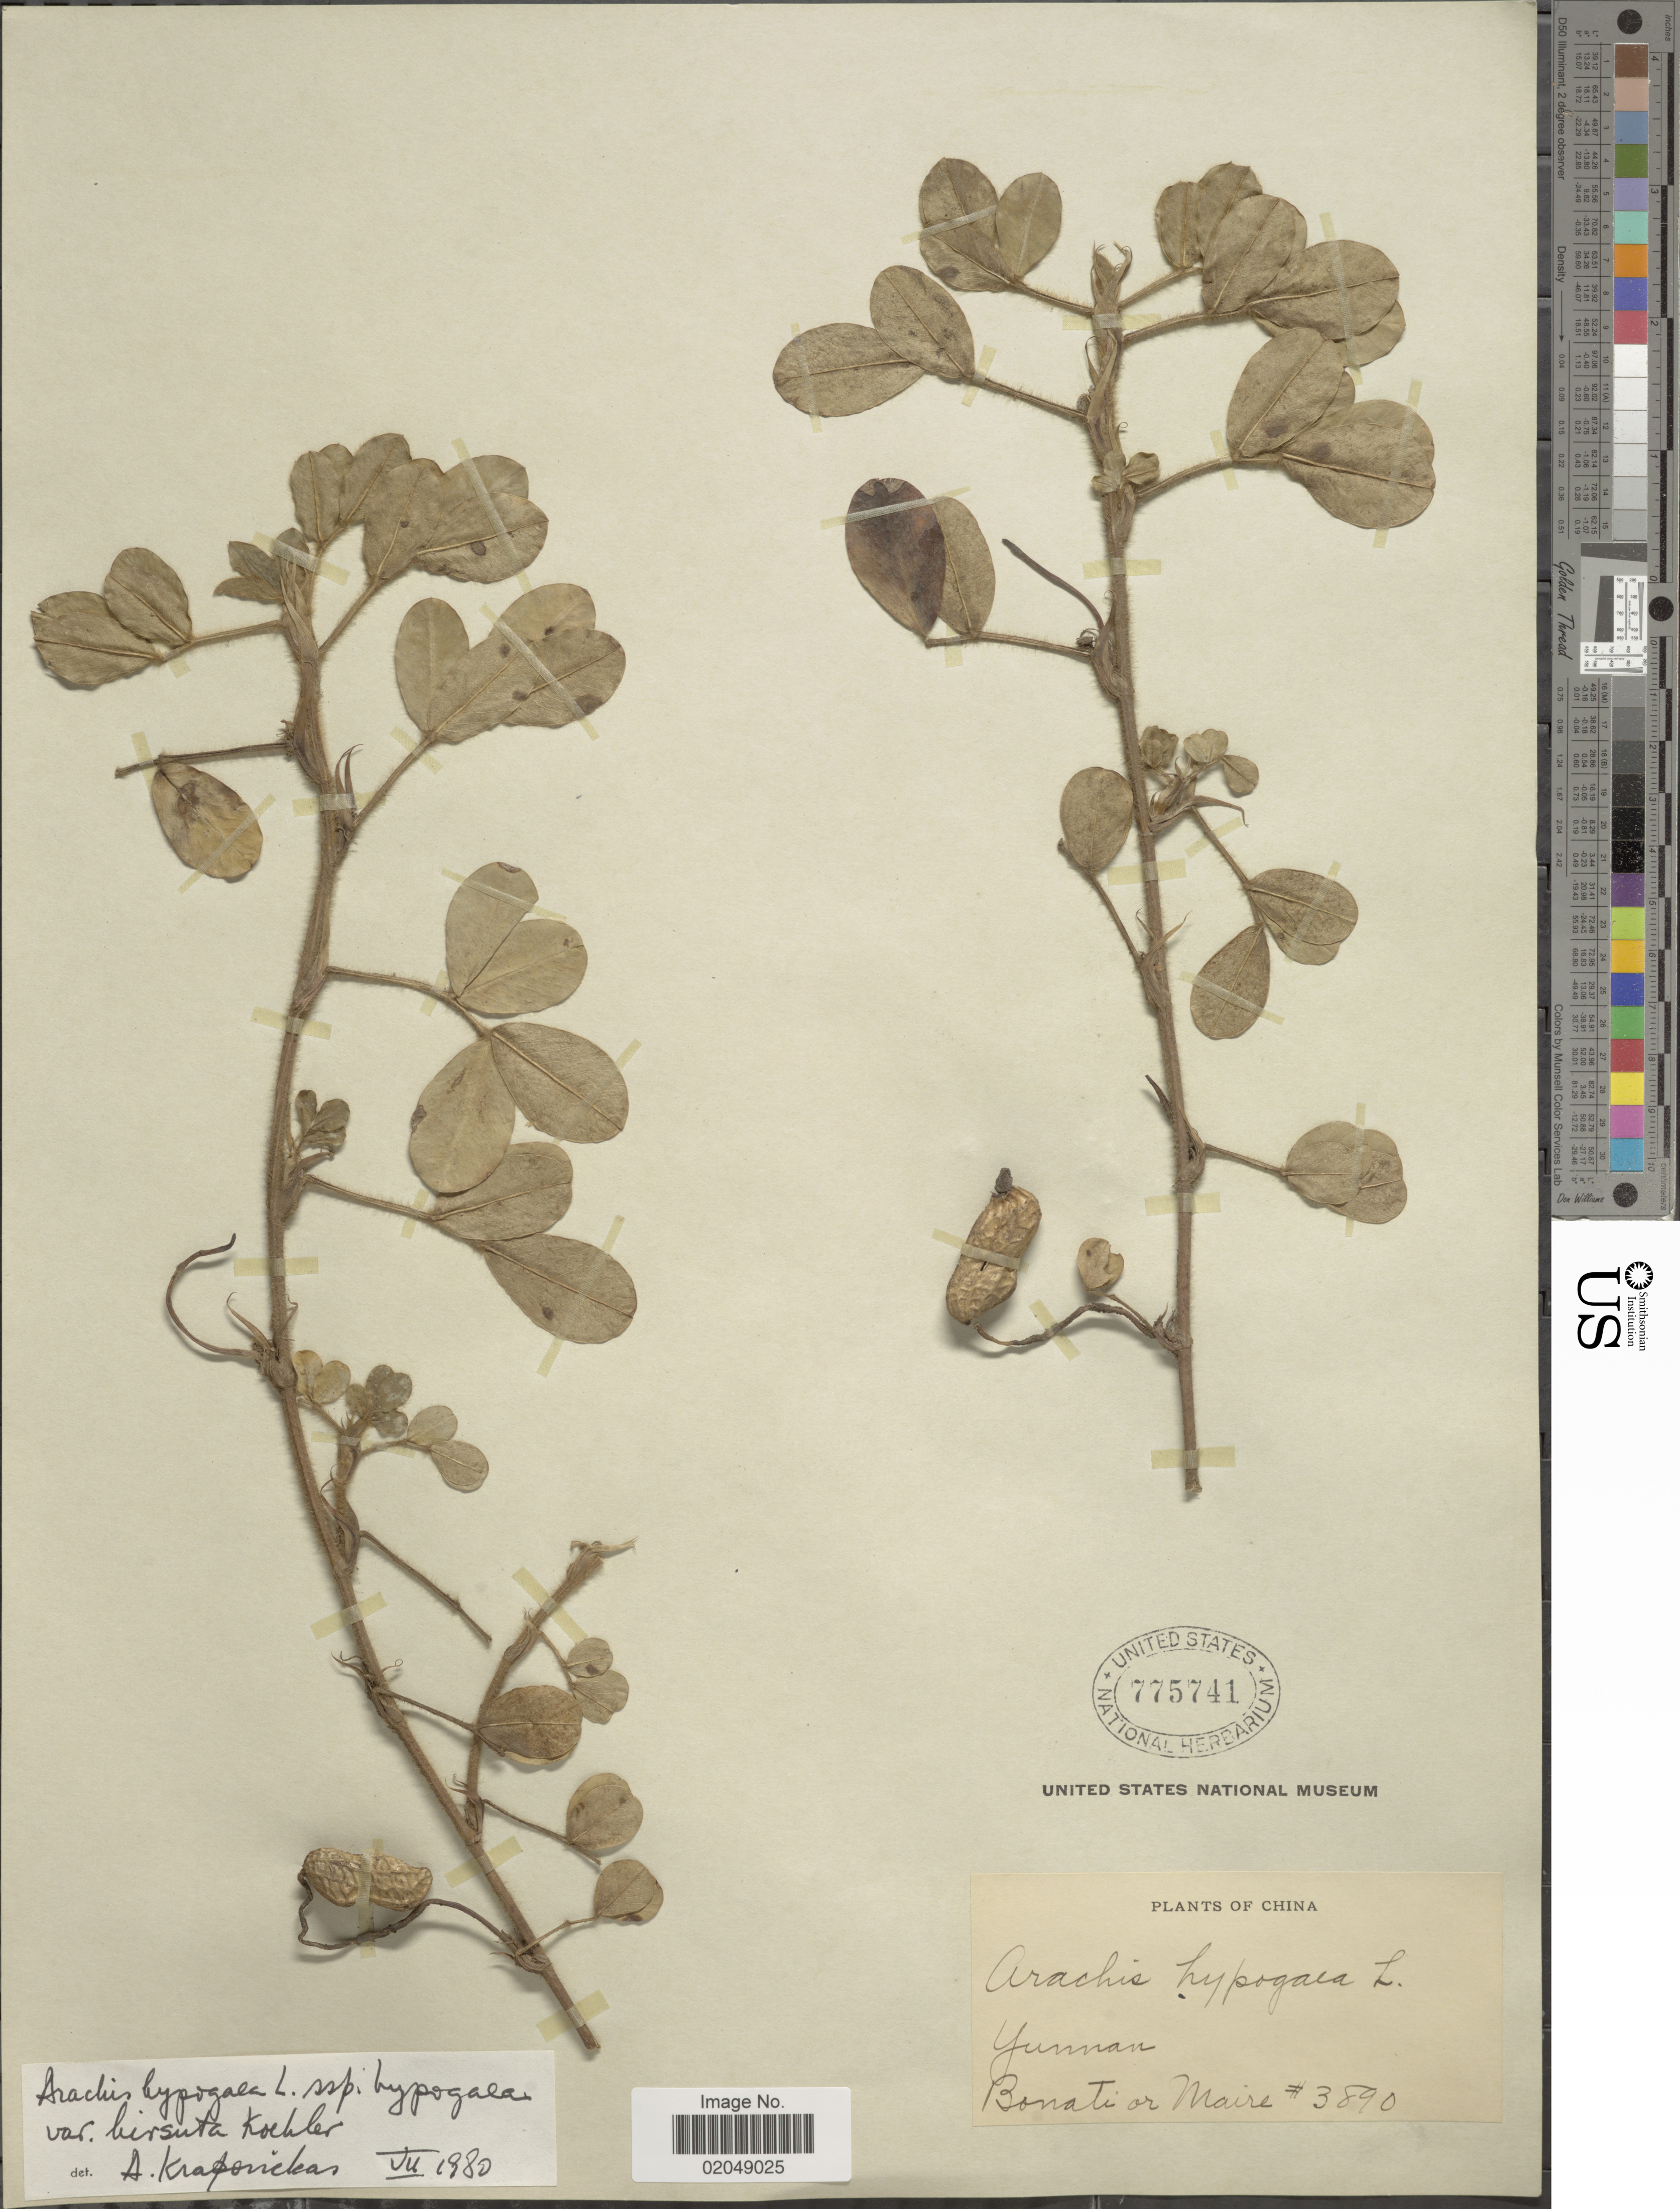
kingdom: Plantae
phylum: Tracheophyta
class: Magnoliopsida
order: Fabales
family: Fabaceae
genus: Arachis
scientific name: Arachis hypogaea subsp. hypogaea var. hirsuta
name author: Köhler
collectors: -. Bonati & Maire, --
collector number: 3890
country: China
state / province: Yunnan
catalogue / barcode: US 775741